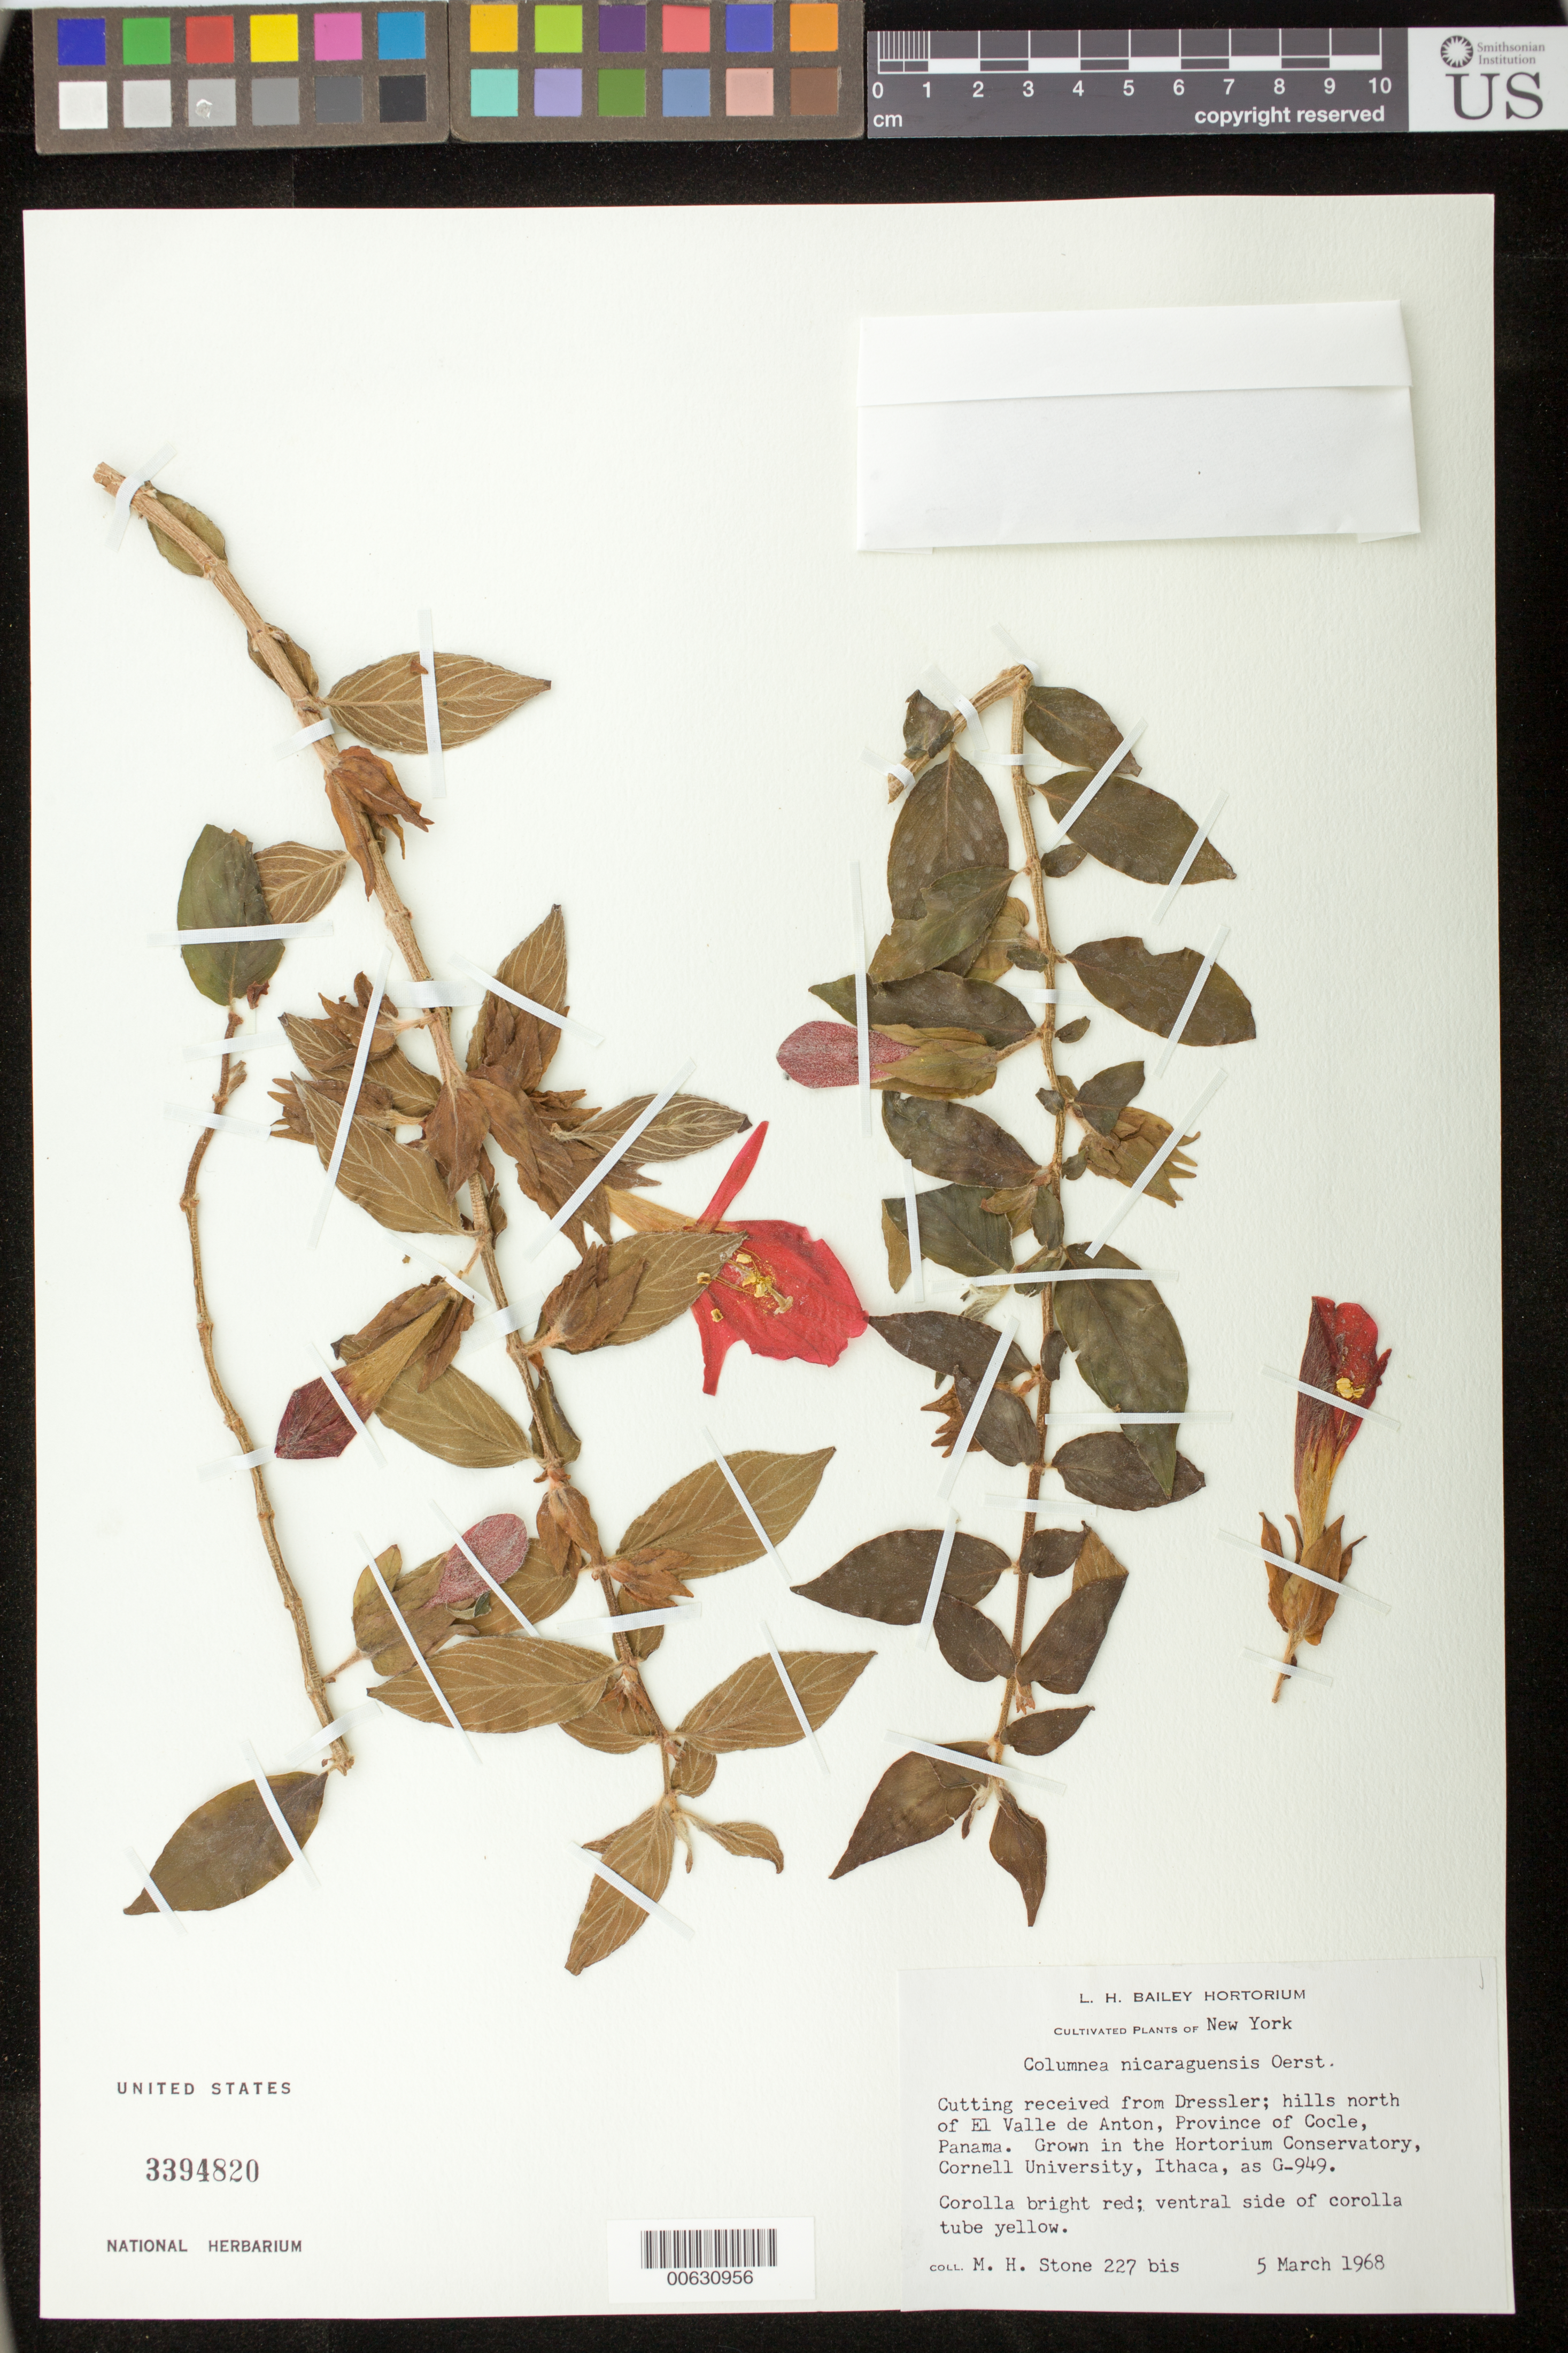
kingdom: Plantae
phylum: Tracheophyta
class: Magnoliopsida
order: Lamiales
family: Gesneriaceae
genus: Columnea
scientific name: Columnea nicaraguensis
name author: Oerst.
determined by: Skog, Laurence E.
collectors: M. Stone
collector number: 227 bis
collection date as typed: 05 Mar 1968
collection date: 1968-03-05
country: Panama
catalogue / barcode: US 3394820